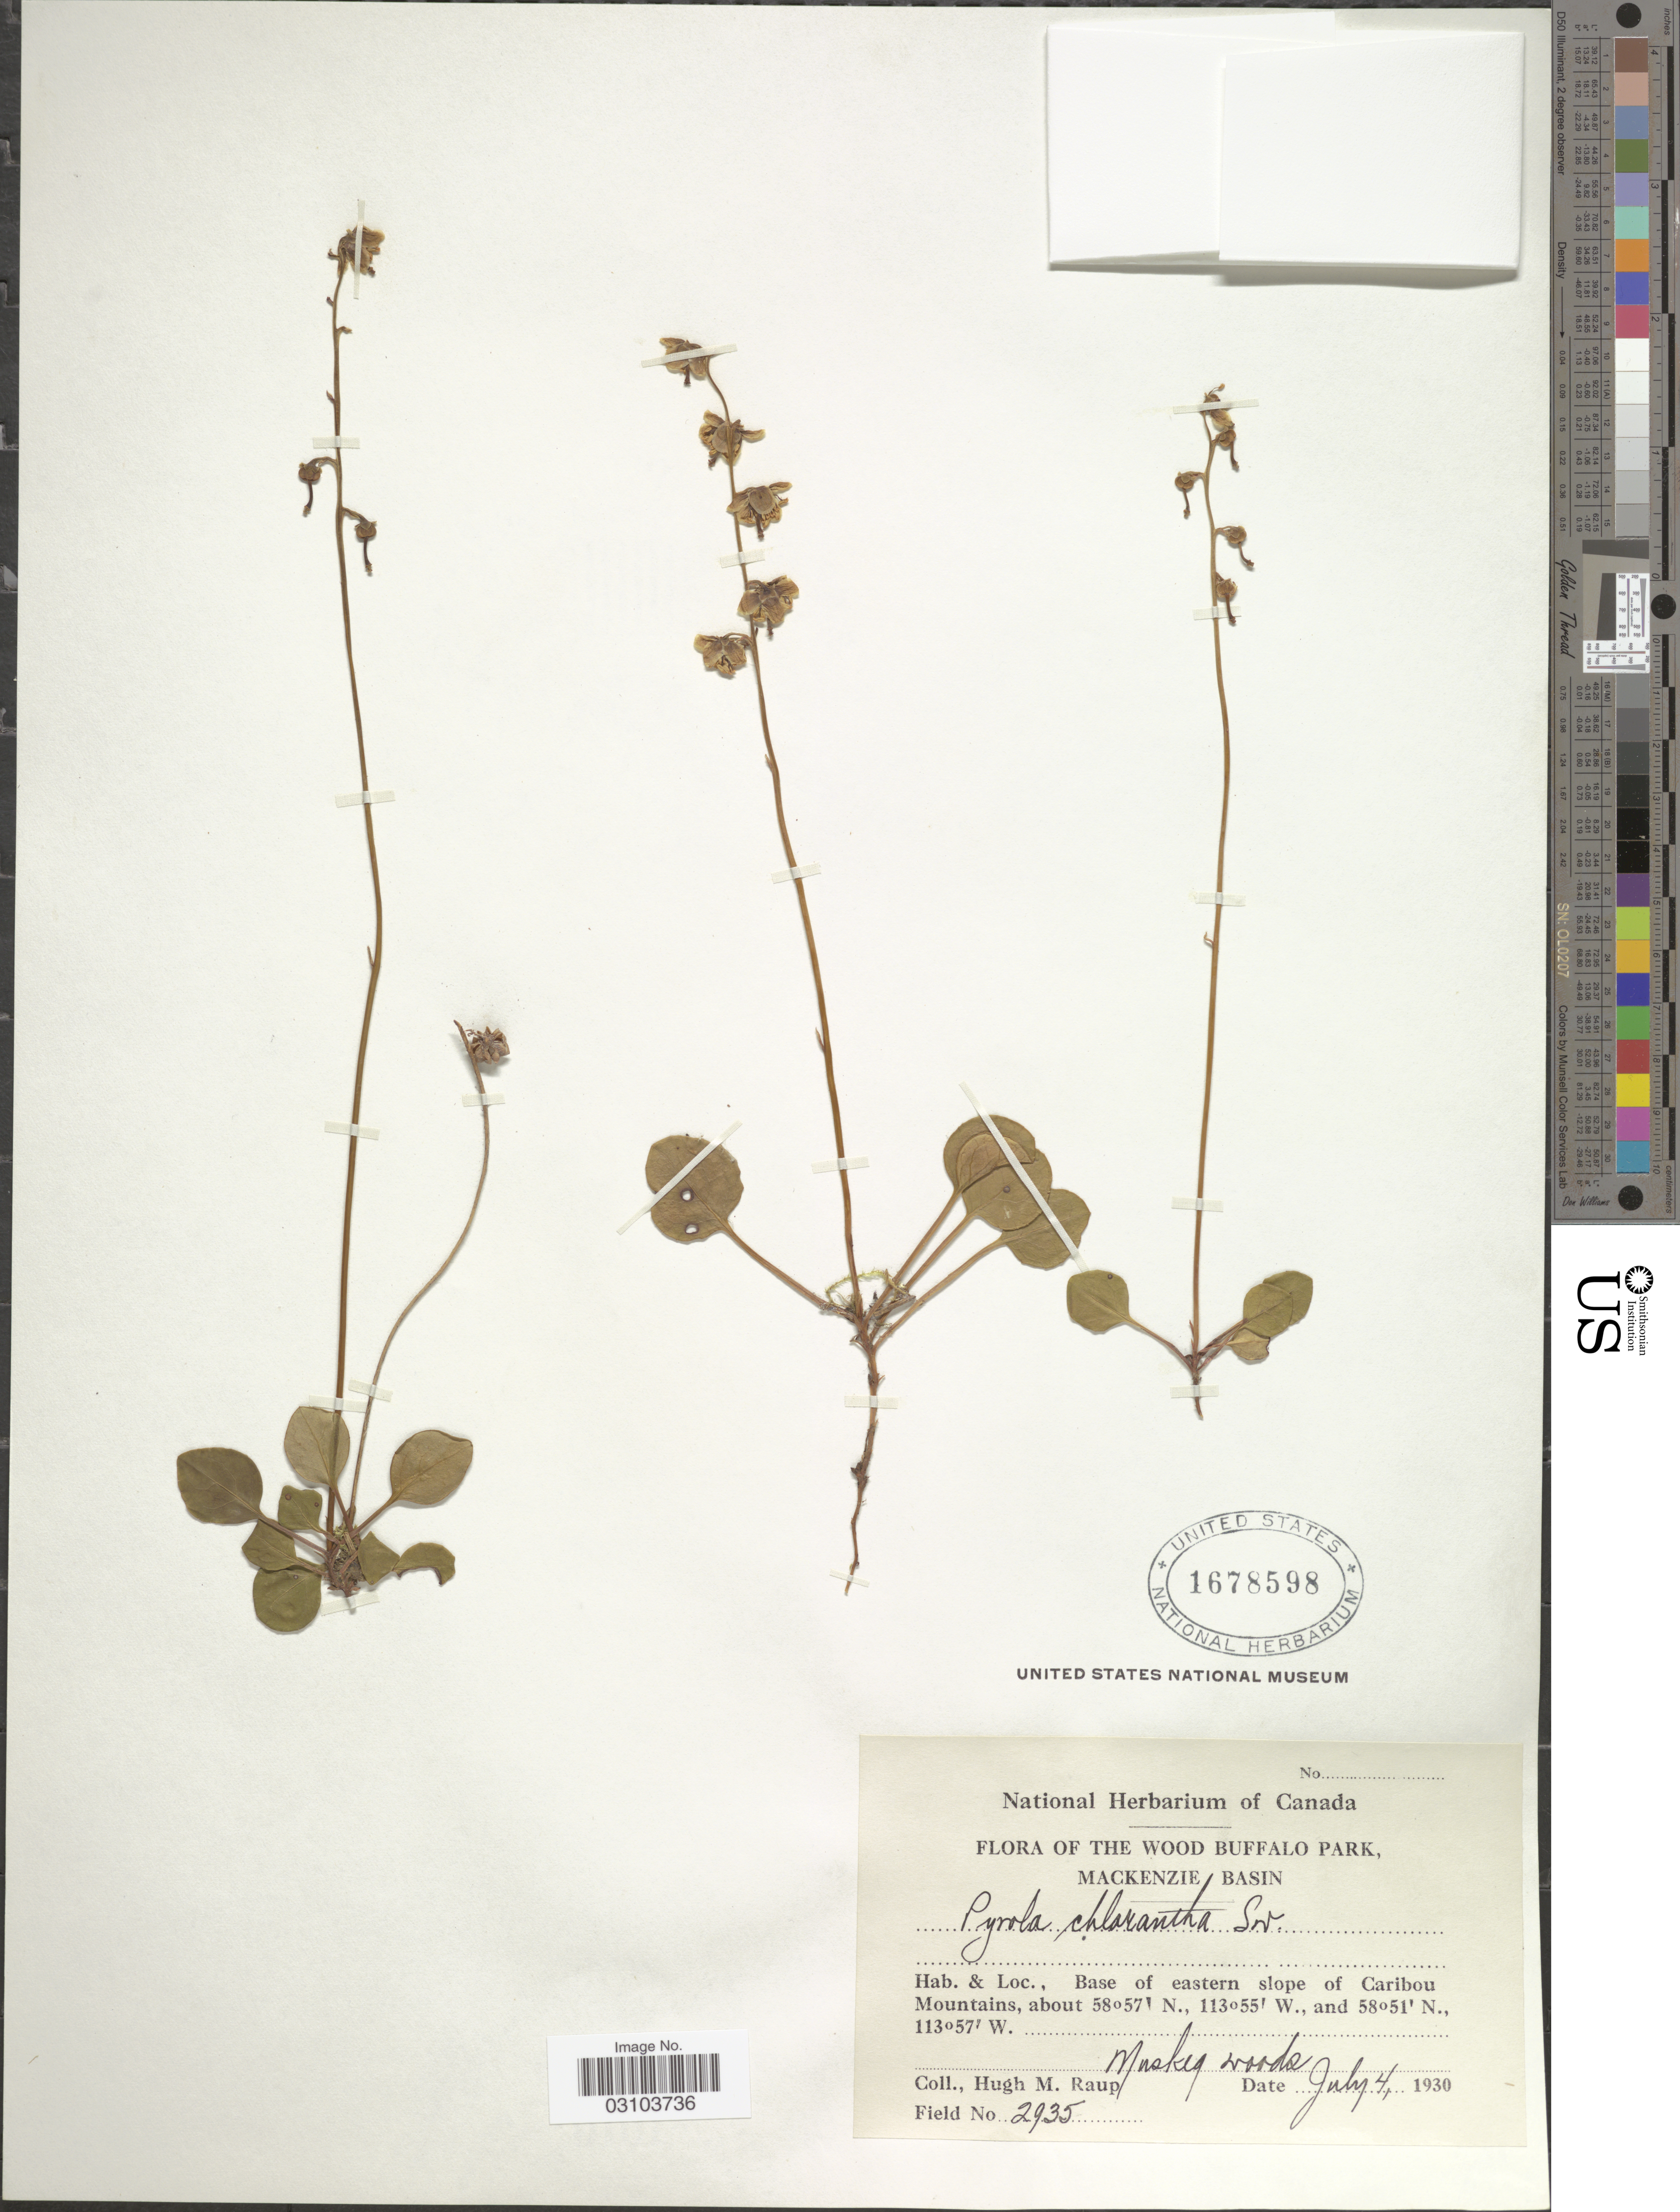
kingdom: Plantae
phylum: Tracheophyta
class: Magnoliopsida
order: Ericales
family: Ericaceae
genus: Pyrola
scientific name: Pyrola chlorantha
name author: Schweigg.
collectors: H. Raup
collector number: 2935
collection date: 1930-07-04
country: Canada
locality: The Wood Buffalo Park, Mackenzie Basin. Base of eastern slope of Caribou Mountains.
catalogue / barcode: US 1678598